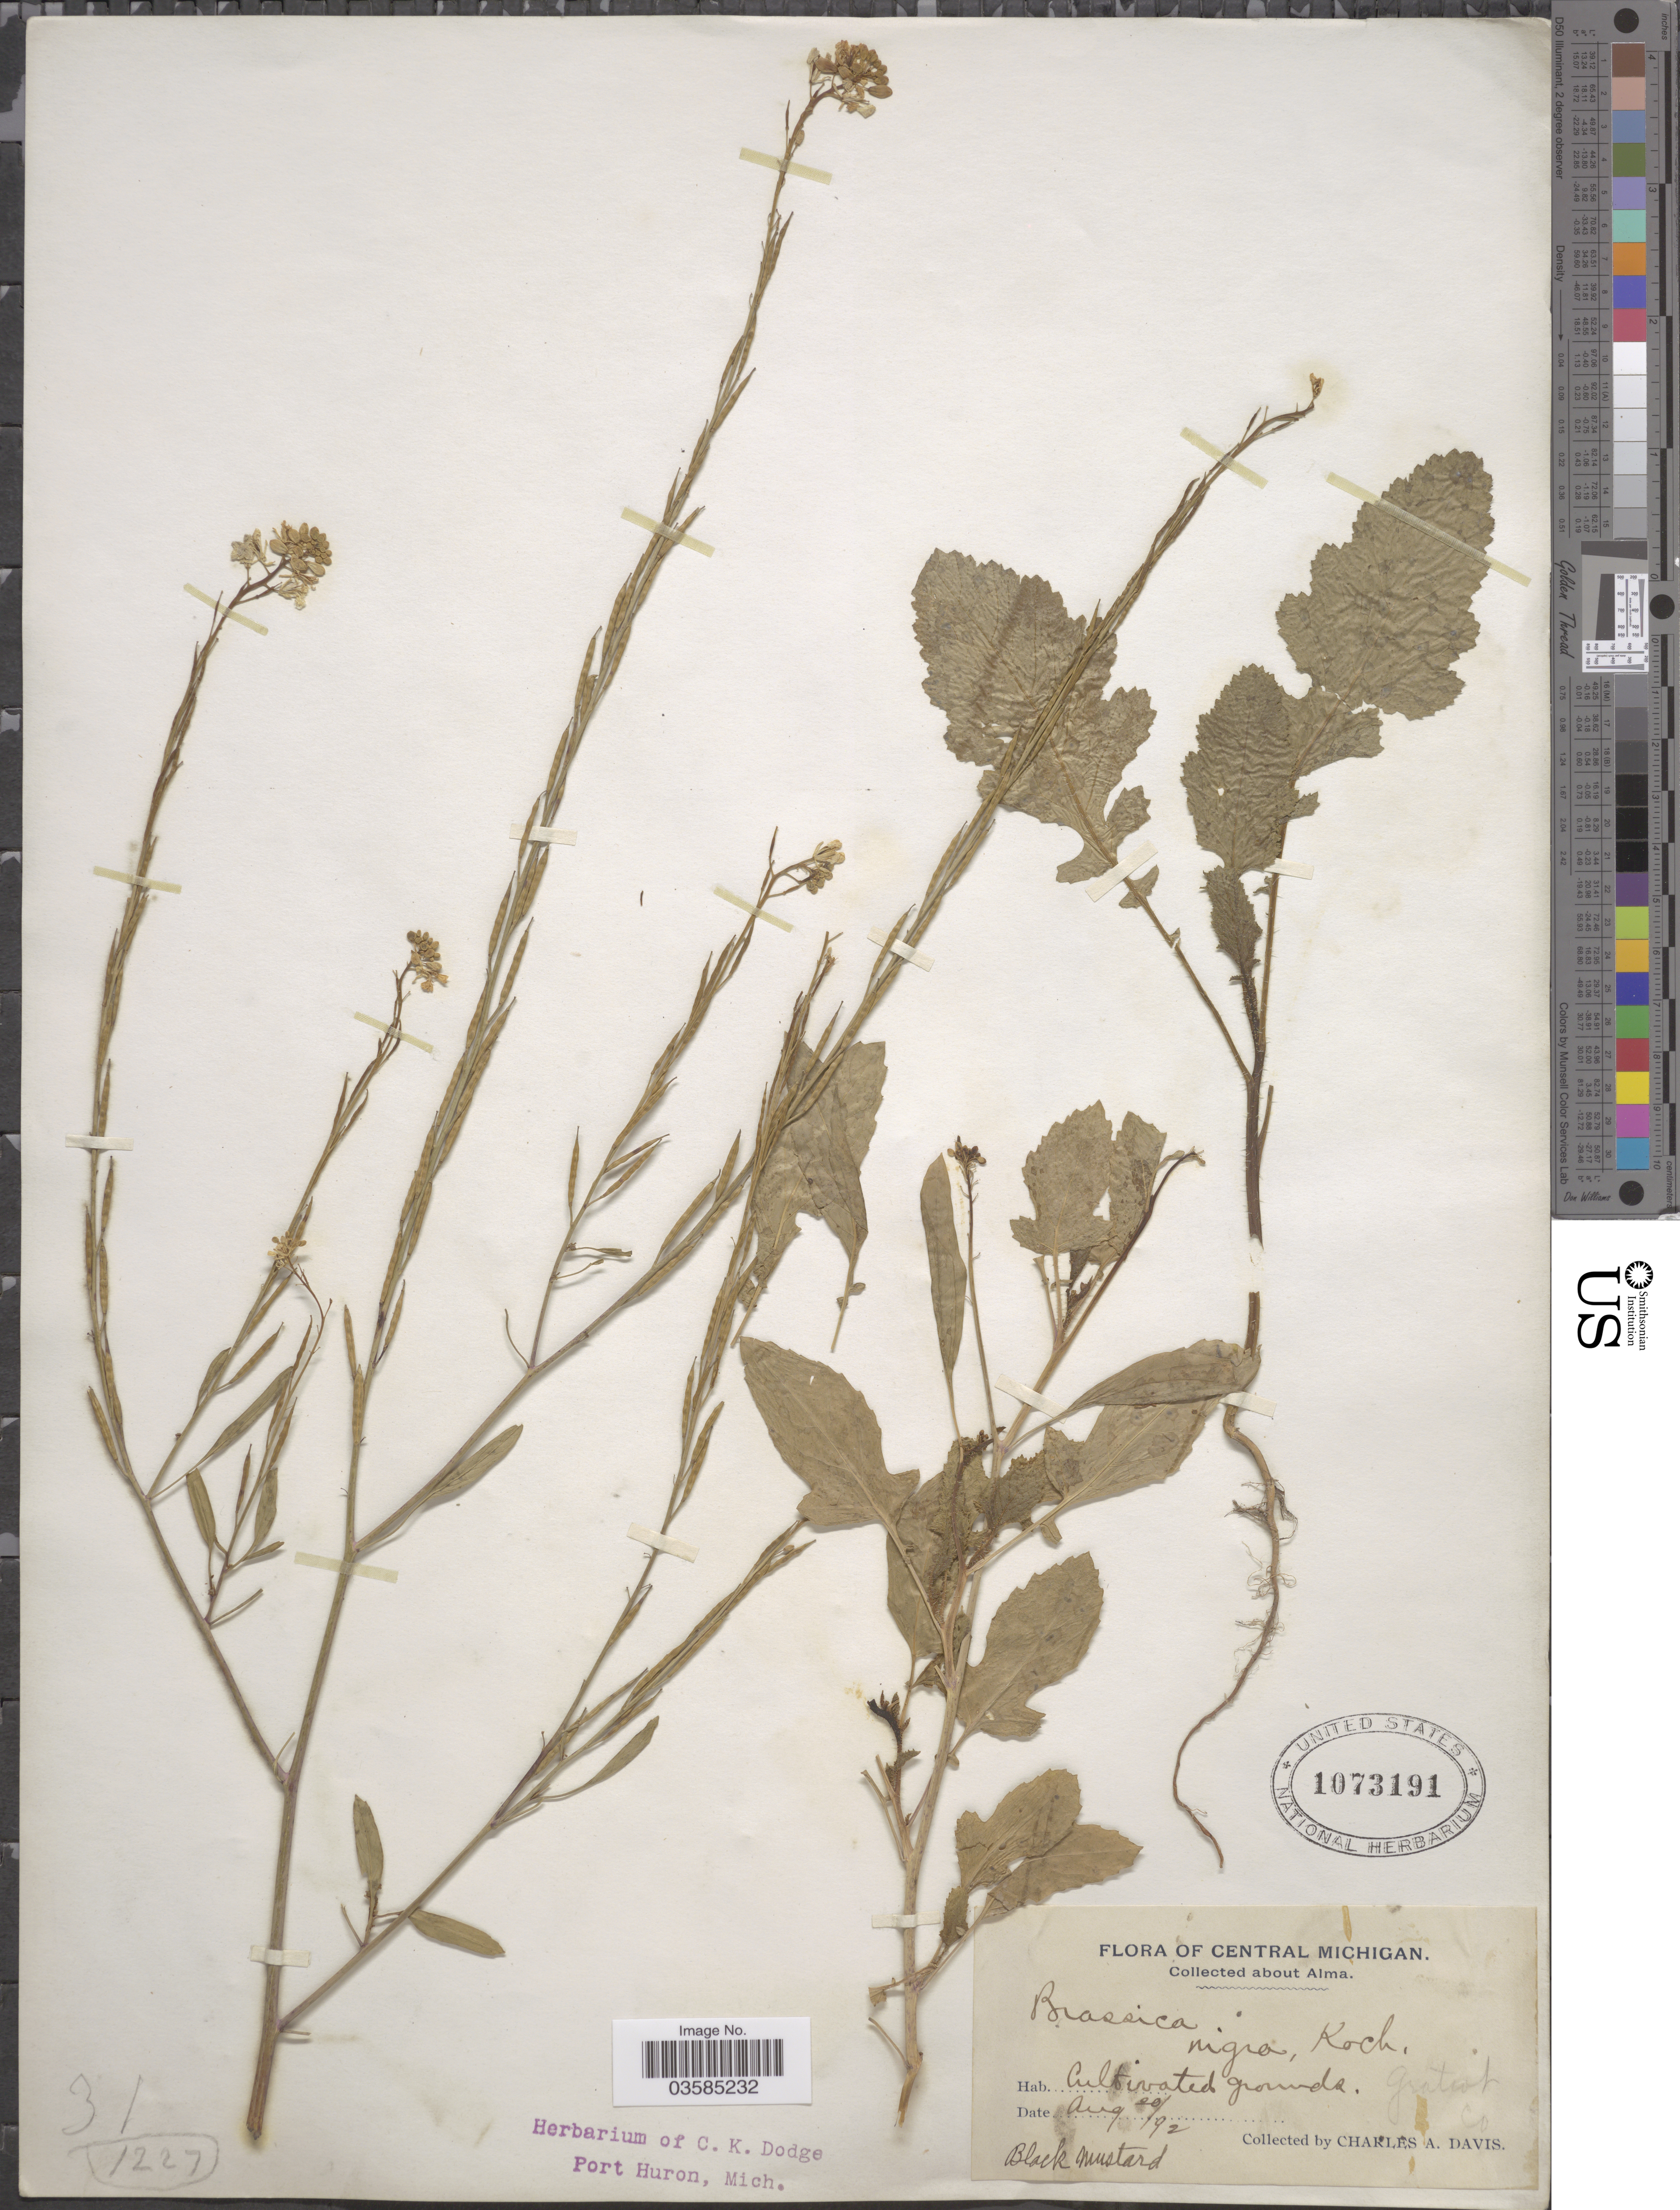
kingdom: Plantae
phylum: Tracheophyta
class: Magnoliopsida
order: Brassicales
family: Brassicaceae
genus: Brassica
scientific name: Brassica nigra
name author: (L.) W.D.J. Koch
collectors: C. Davis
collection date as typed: Transcribed d/m/y: 20/8/92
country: United States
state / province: Michigan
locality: Central Michigan. About Alma. Gratiot Co.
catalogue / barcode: US 1073191